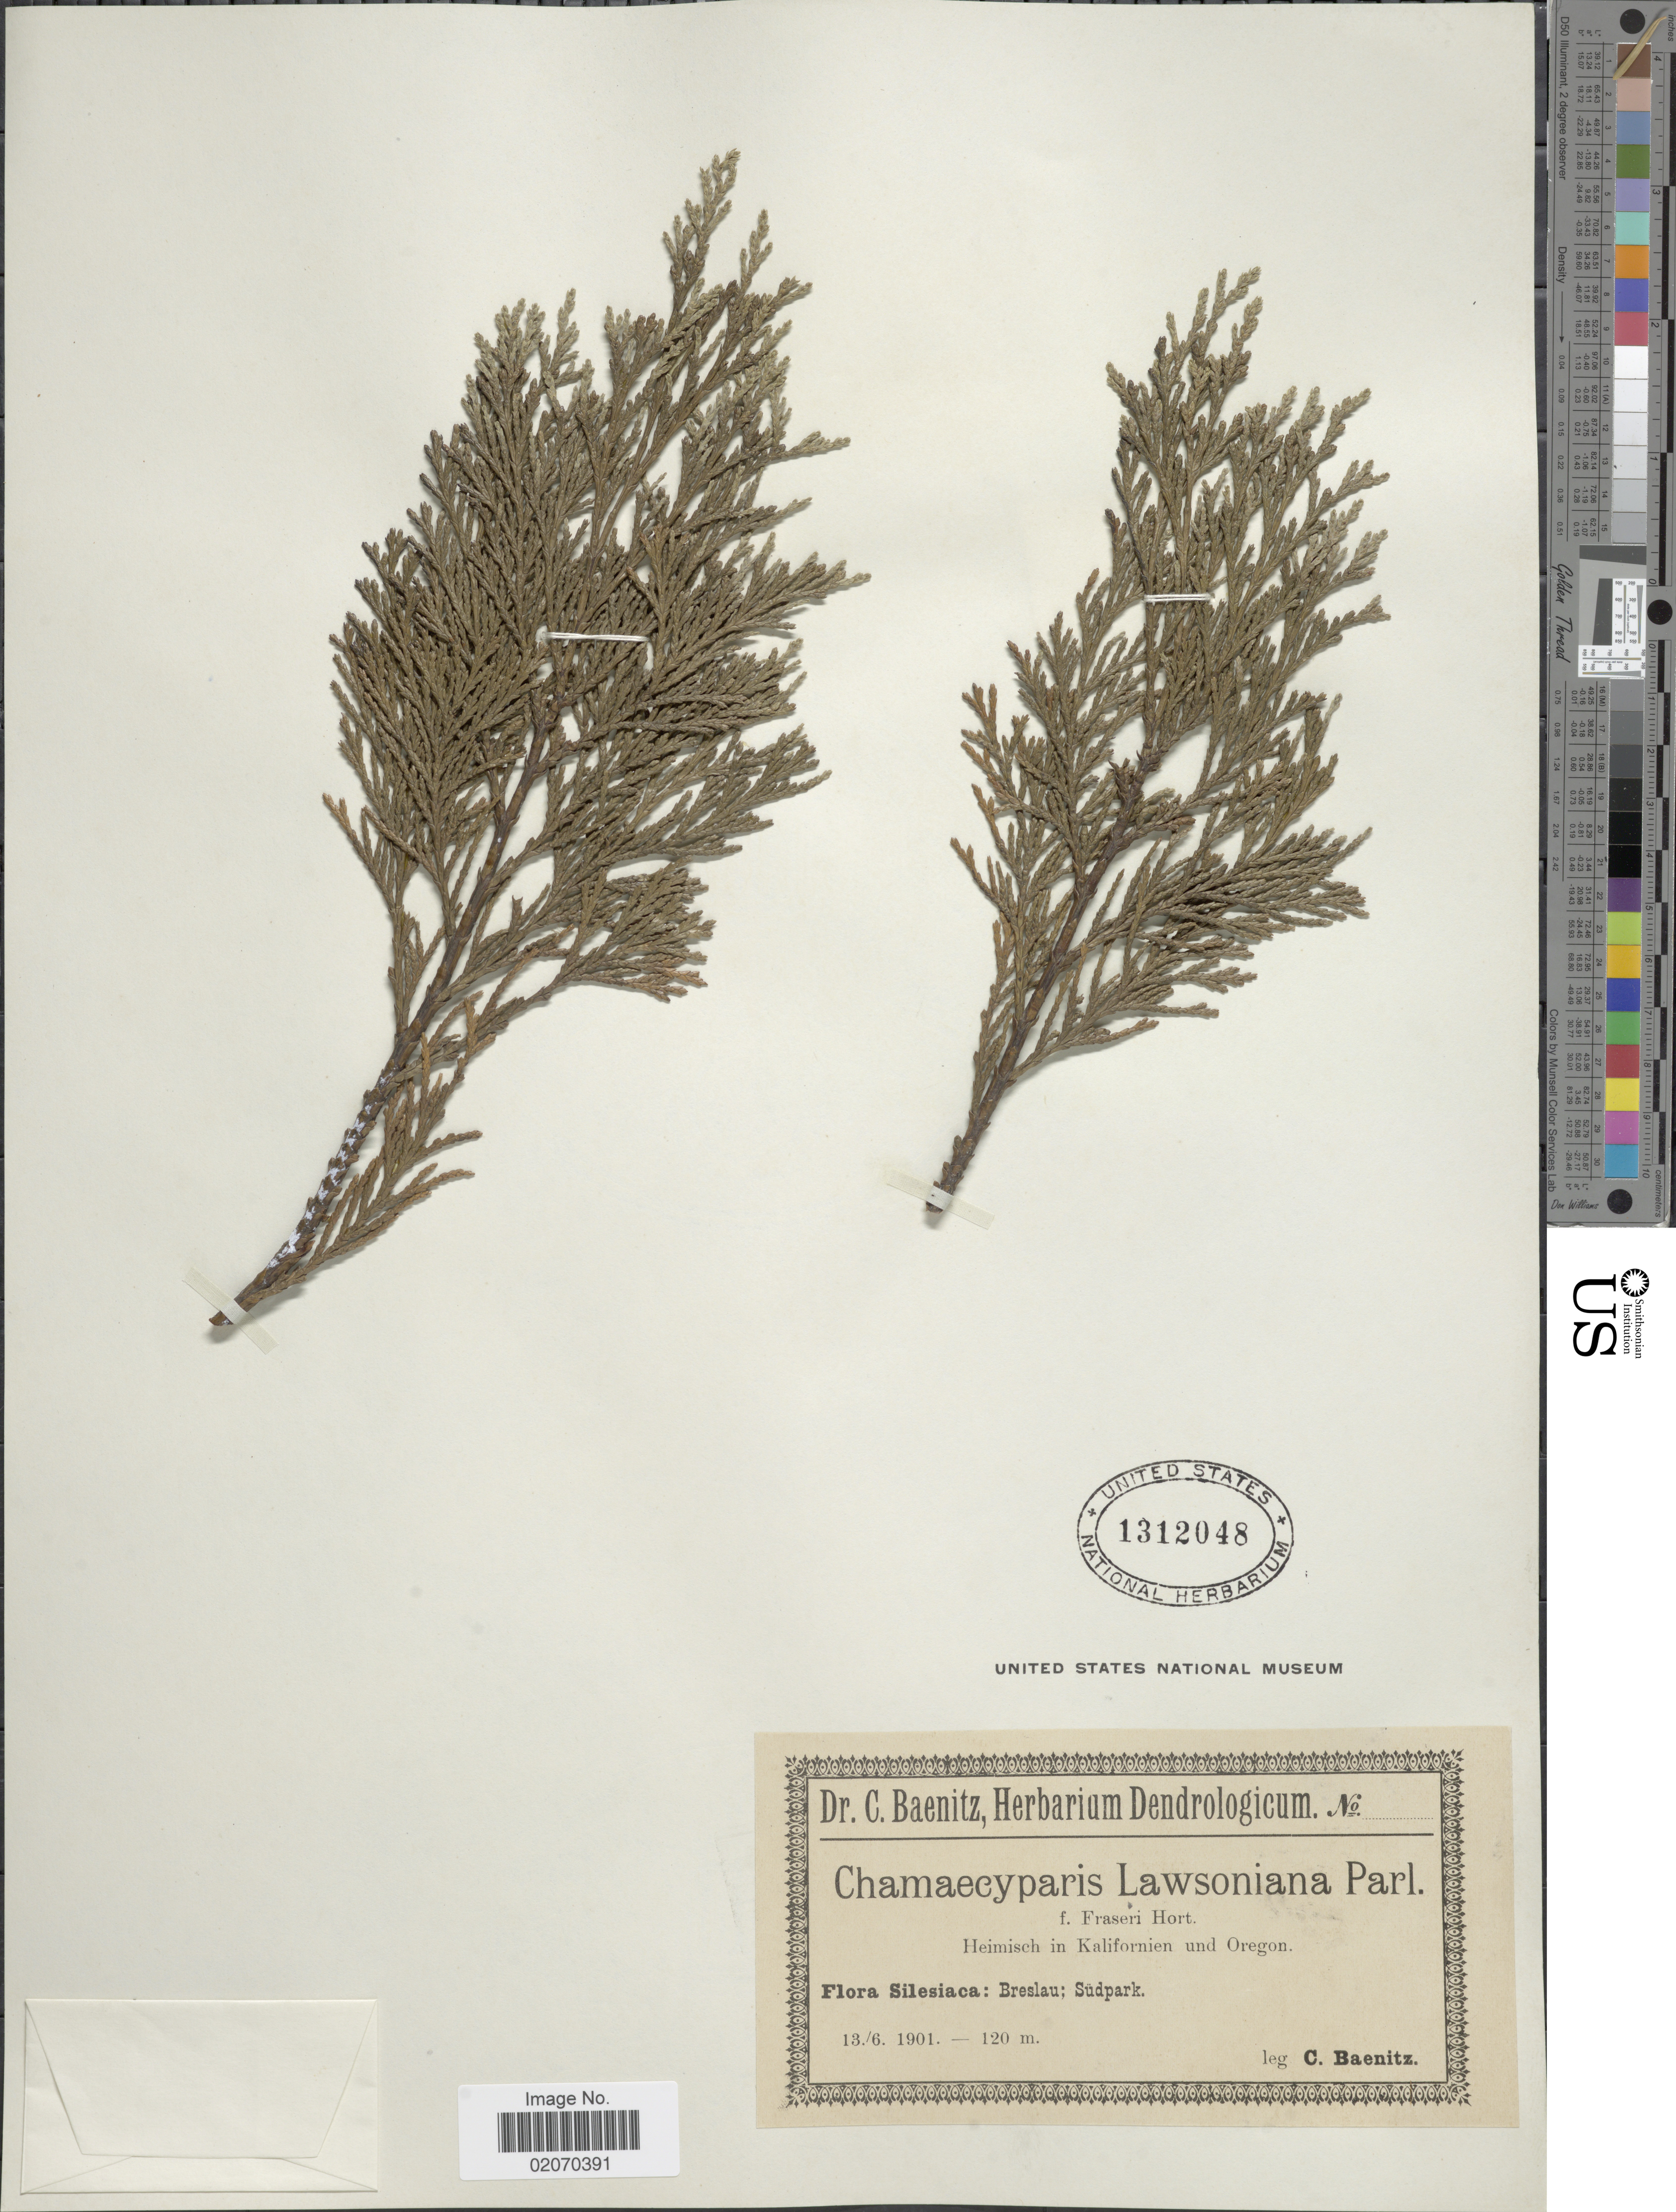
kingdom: Plantae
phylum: Tracheophyta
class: Pinopsida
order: Pinales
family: Cupressaceae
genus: Chamaecyparis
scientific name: Chamaecyparis lawsoniana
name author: (A. Murray bis) Parl.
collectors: C. G. Baenitz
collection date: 1901-06-13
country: Poland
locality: Silesiaca: Breslau; Südpark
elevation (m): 120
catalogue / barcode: US 1312048